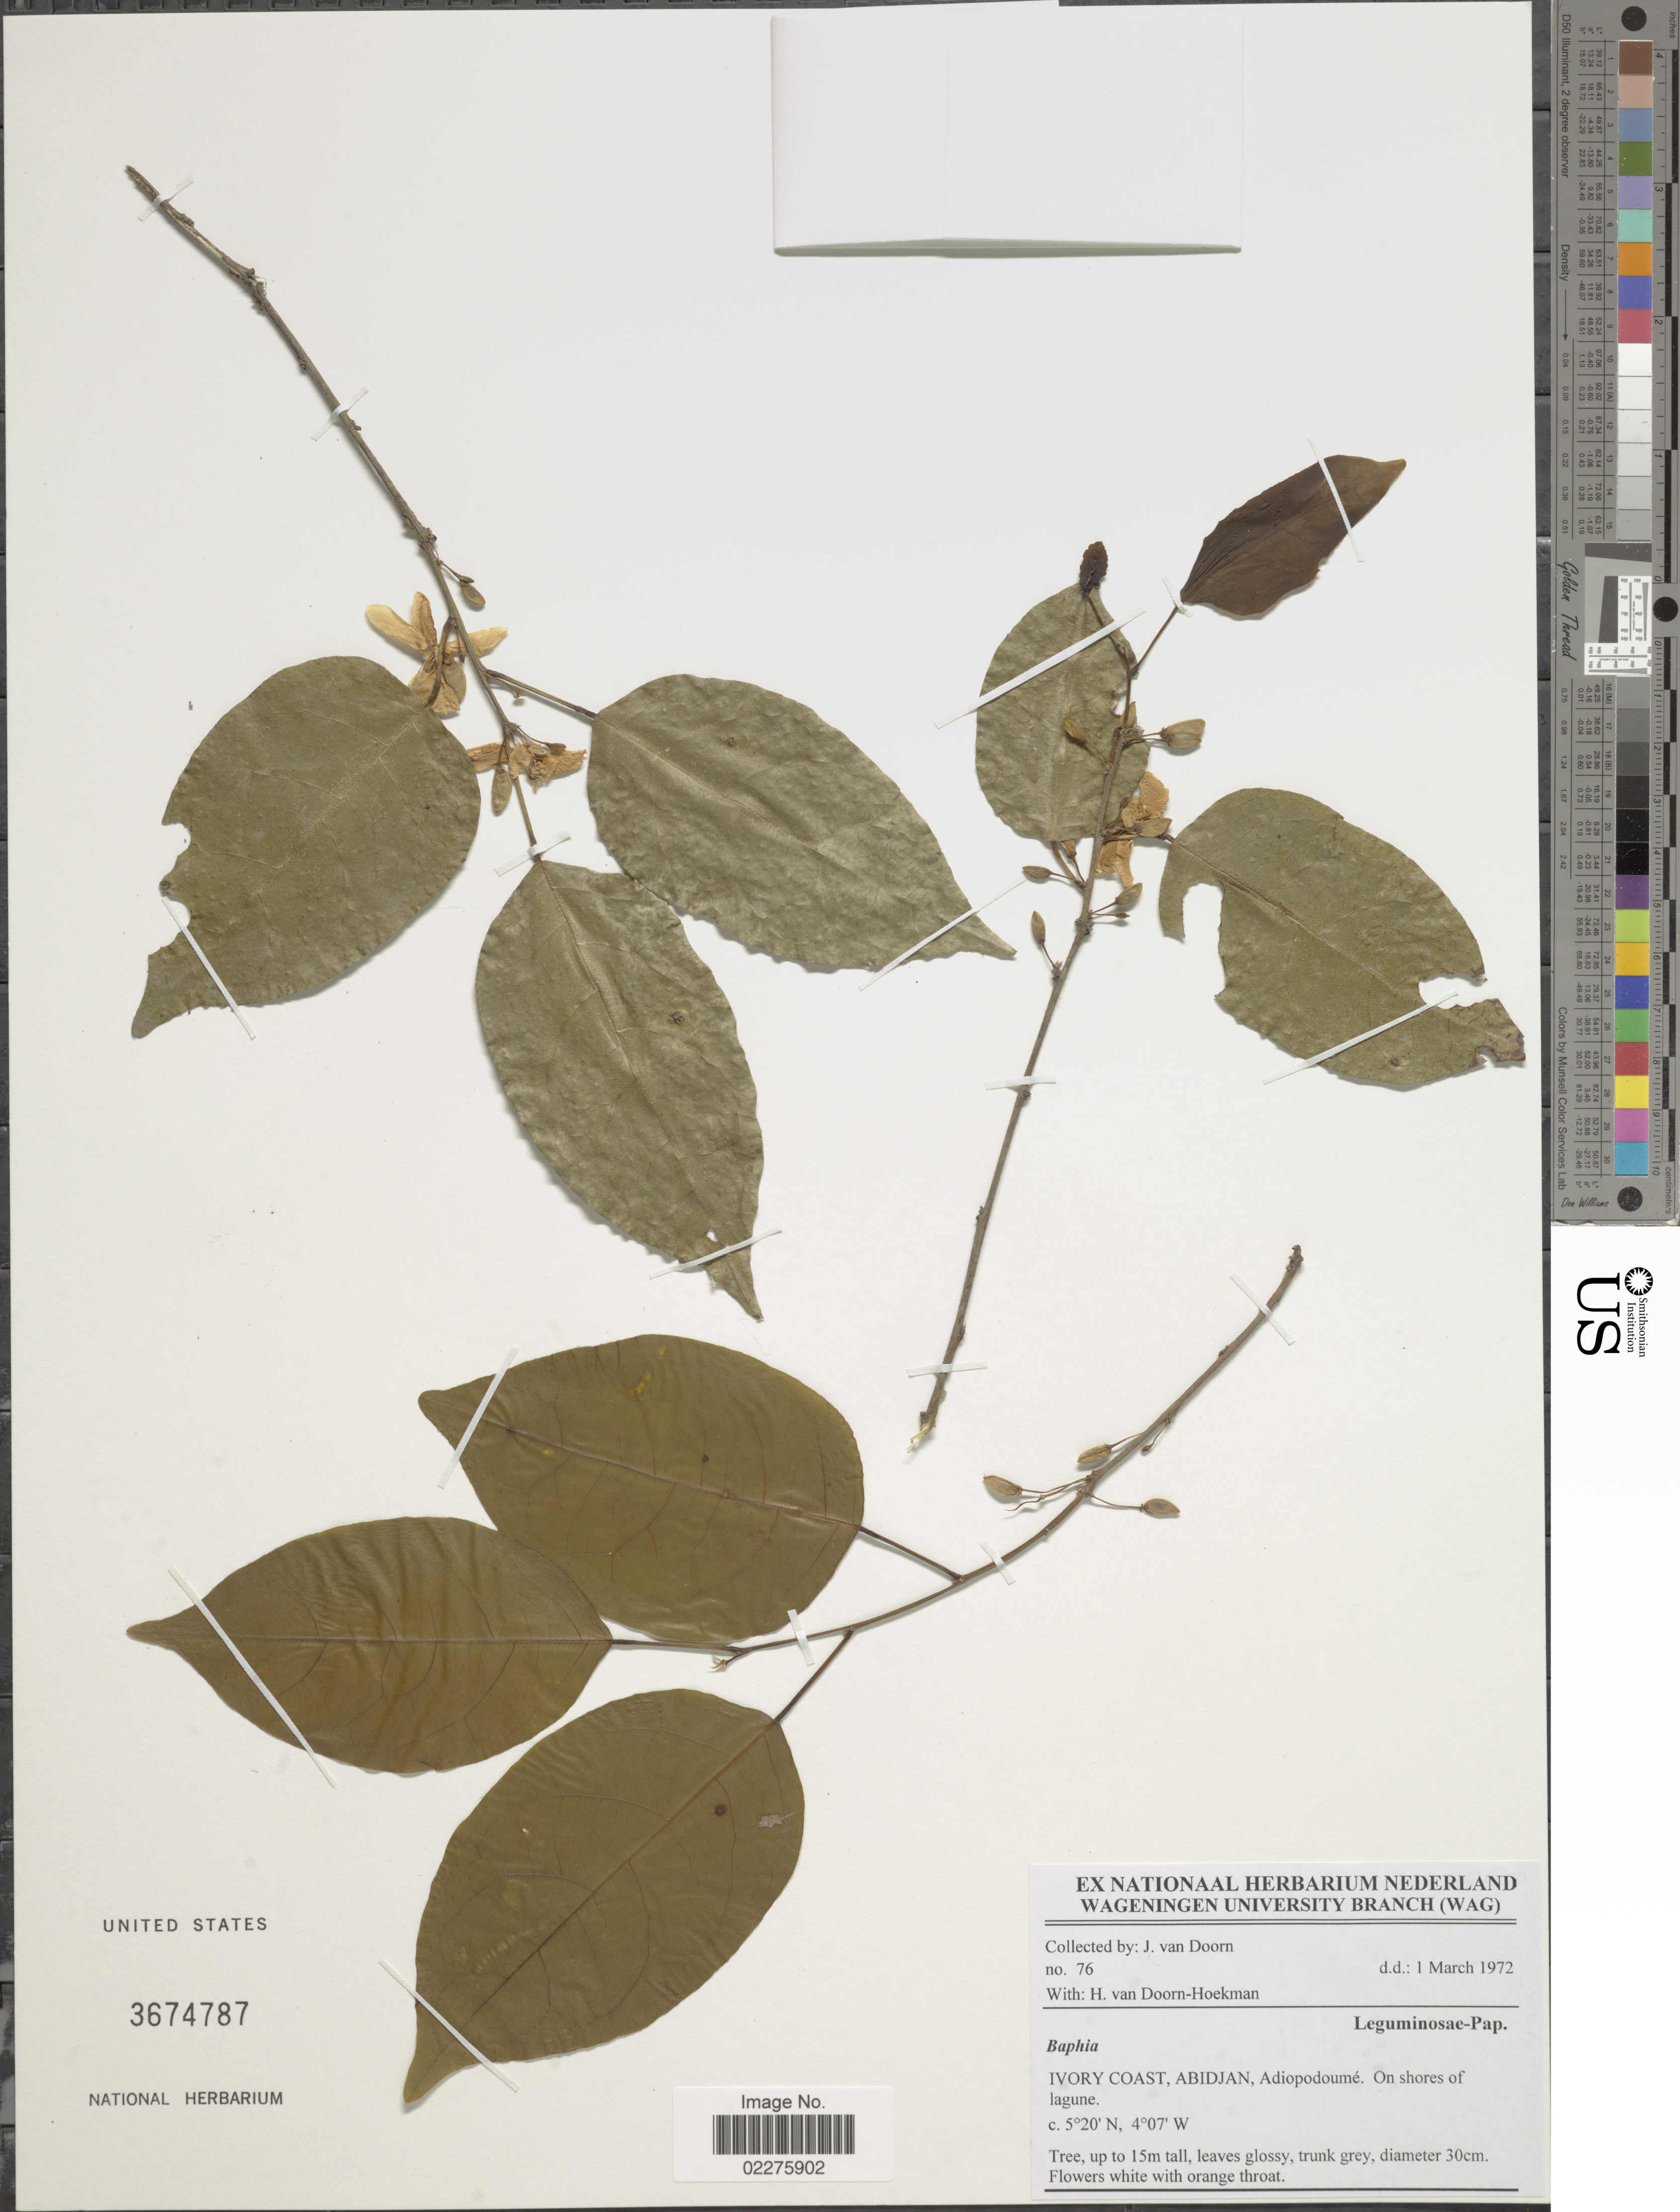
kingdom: Plantae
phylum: Tracheophyta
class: Magnoliopsida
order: Fabales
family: Fabaceae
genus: Baphia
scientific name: Baphia sp.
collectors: J. van Doorn & H. van Doorn-Hoekman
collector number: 76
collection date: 1972-03-01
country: Ivory Coast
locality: Abidjan, Adiopodoume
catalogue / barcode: US 3674787